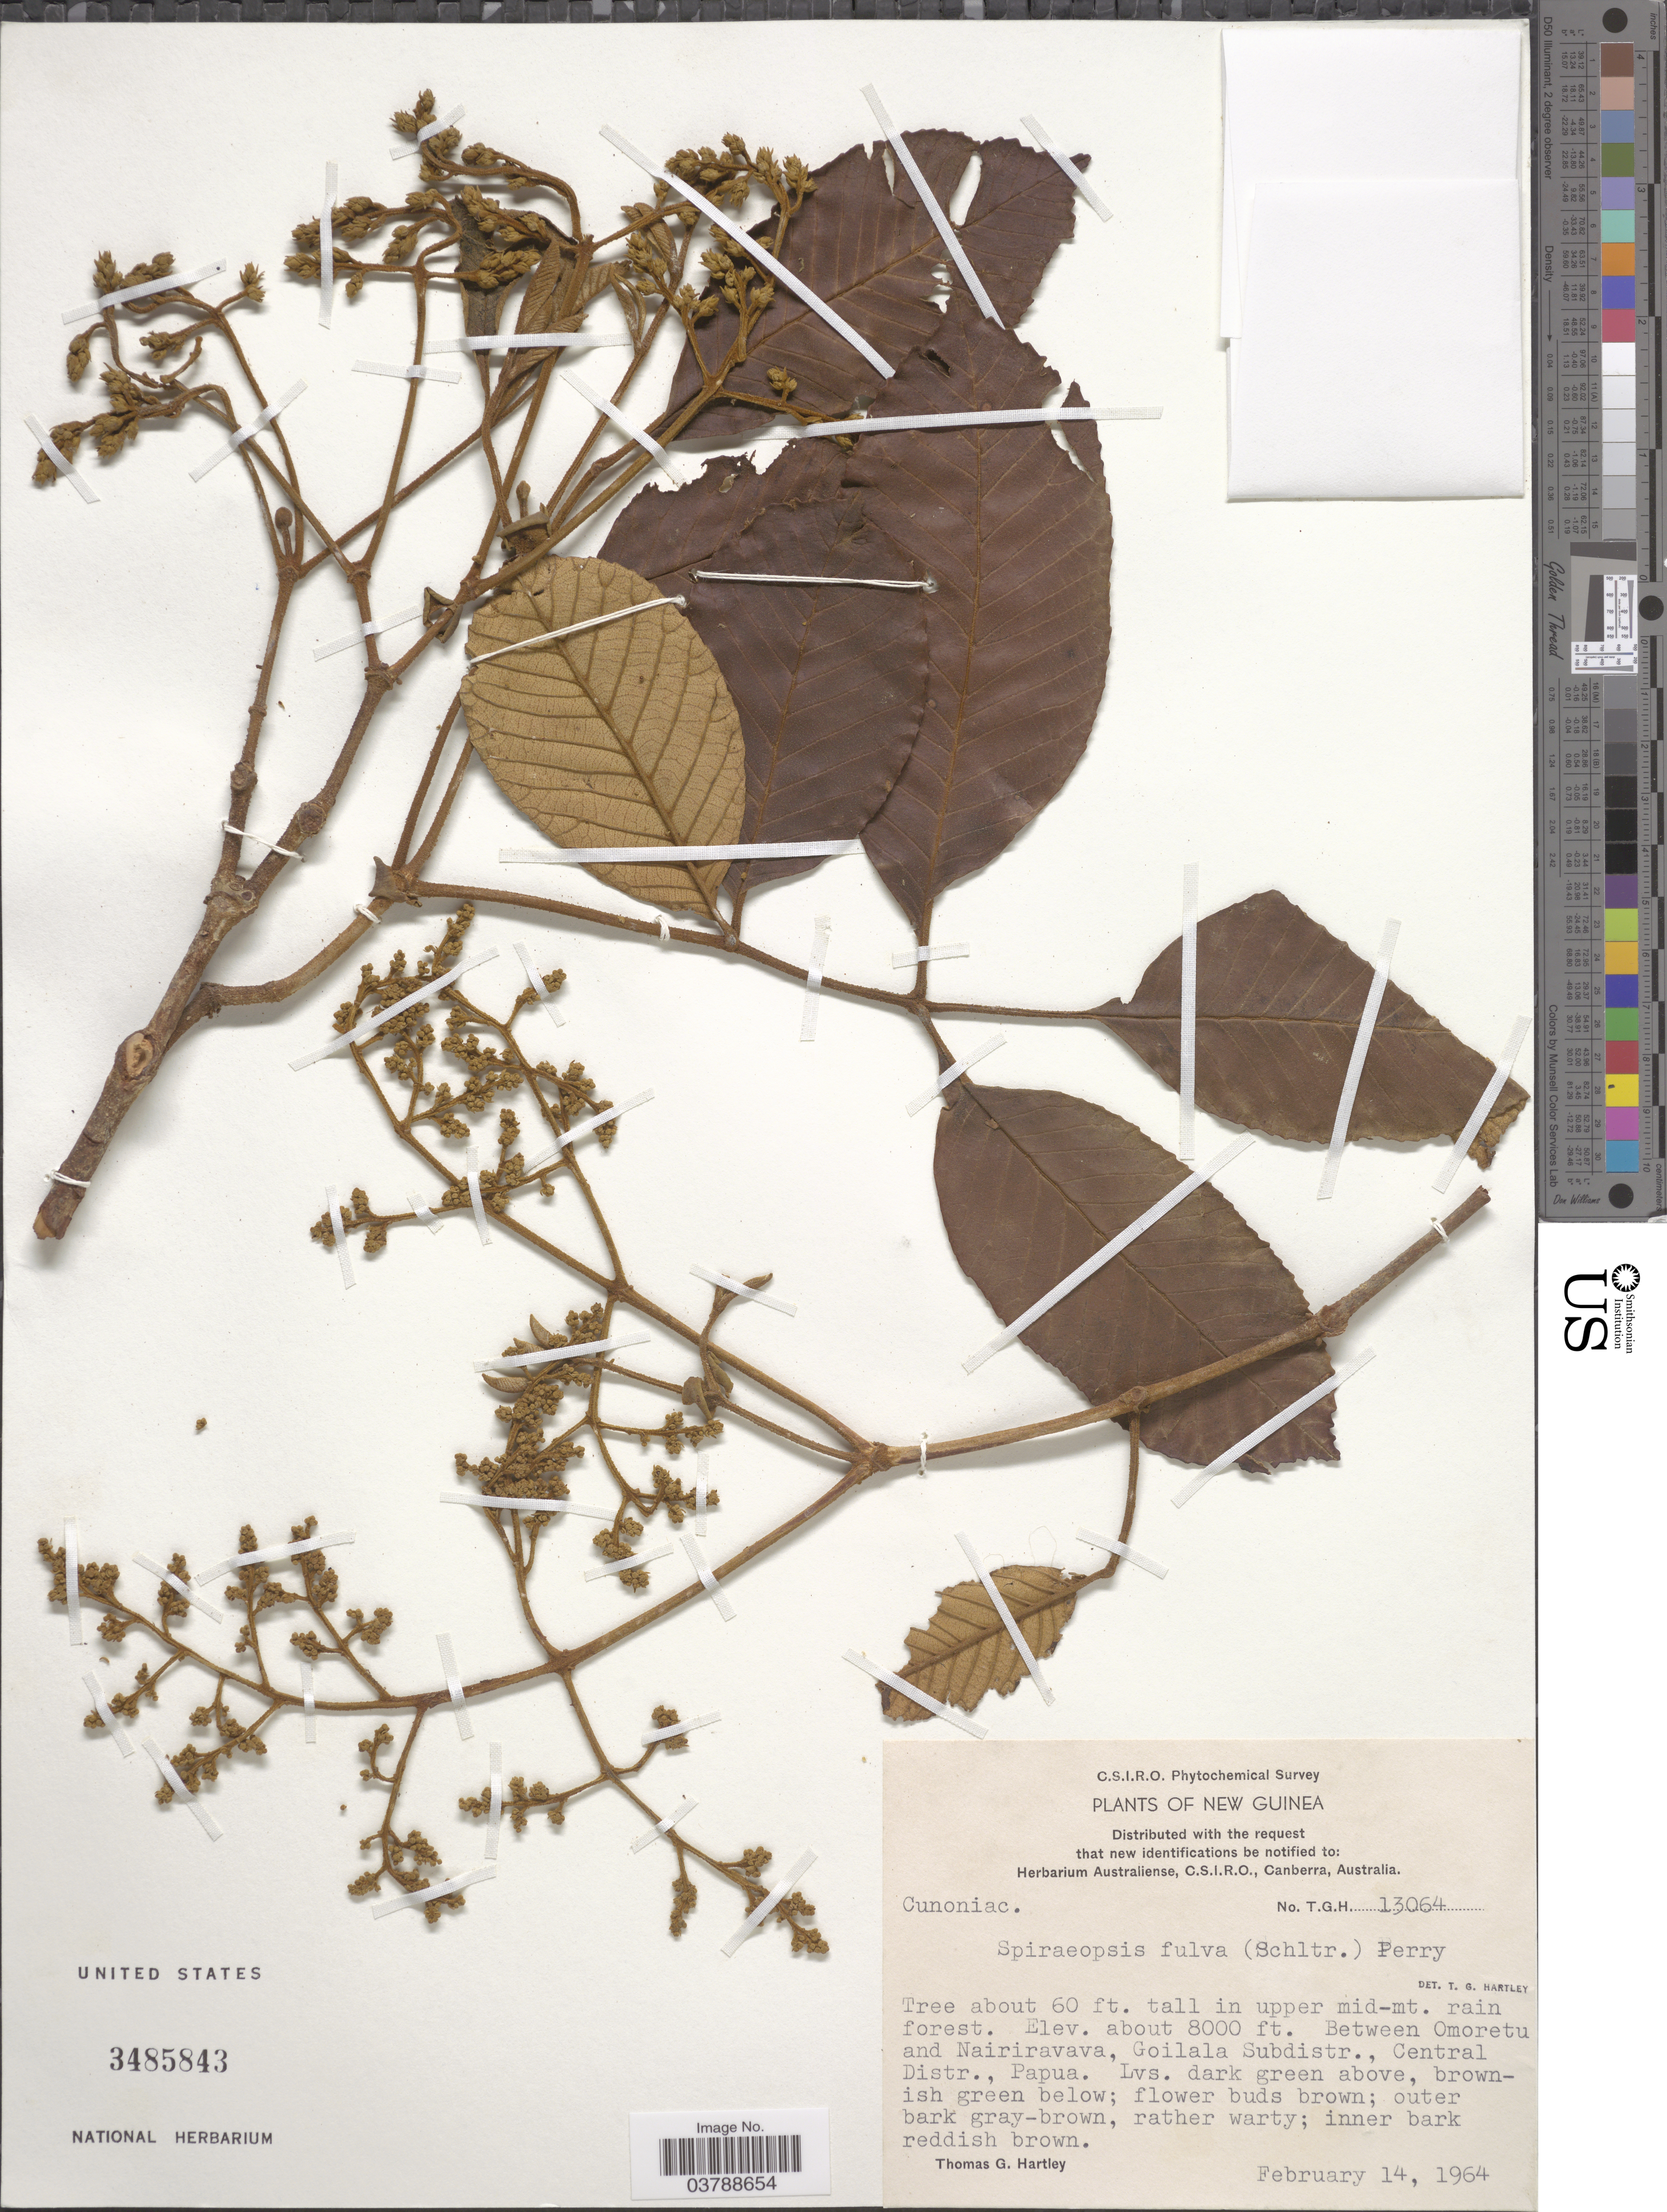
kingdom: Plantae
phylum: Tracheophyta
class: Magnoliopsida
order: Oxalidales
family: Cunoniaceae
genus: Ackama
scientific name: Ackama fulva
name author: (Schltr.) Pillon & H.C. Hopkins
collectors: T. G. Hartley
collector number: TGH13064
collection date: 1964-02-14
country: Papua New Guinea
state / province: Central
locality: New Guinea. Between Omoretu and Nairiravava, Goilala Subdistr., Central Distr., Papua.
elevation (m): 2438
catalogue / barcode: US 3485843